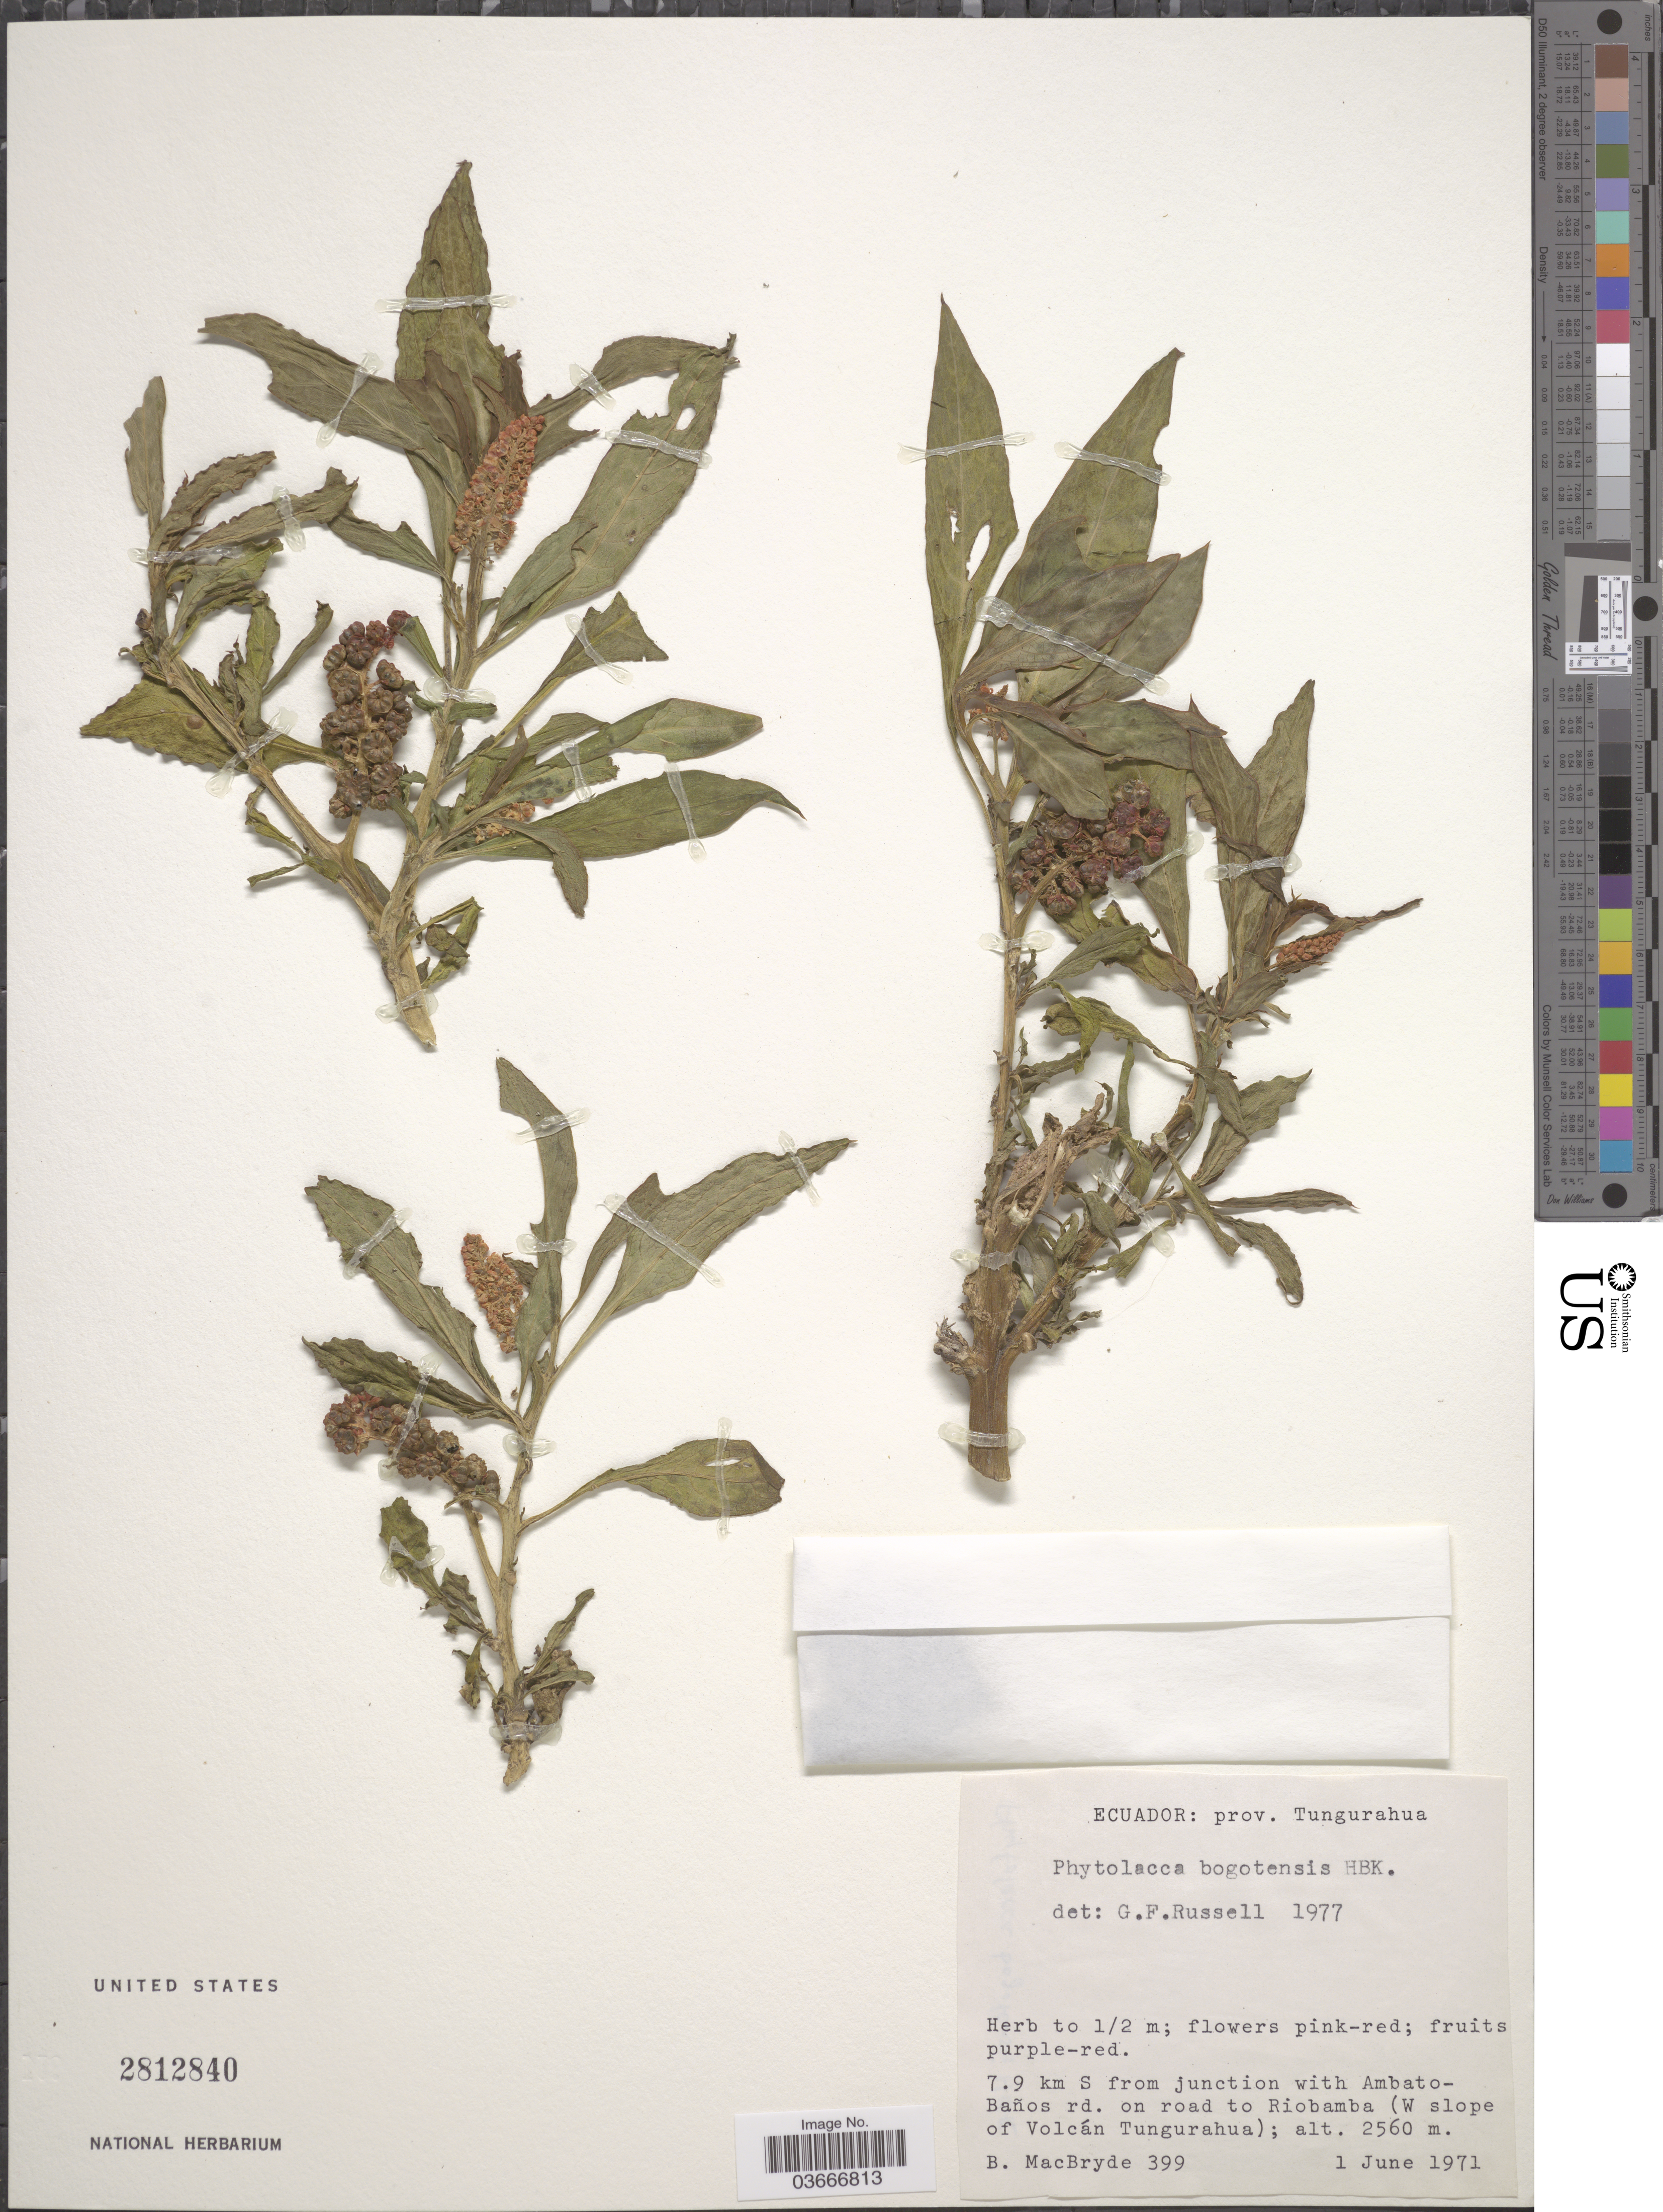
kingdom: Plantae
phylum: Tracheophyta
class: Magnoliopsida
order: Caryophyllales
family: Phytolaccaceae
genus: Phytolacca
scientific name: Phytolacca bogotensis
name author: Kunth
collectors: B. MacBryde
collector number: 399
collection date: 1971-06-01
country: Ecuador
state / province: Tungurahua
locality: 7.9 km S from junction with Ambato-Baños rd. on road to Riobamba (W slope of Volcán Tungurahua).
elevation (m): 2560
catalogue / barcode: US 2812840